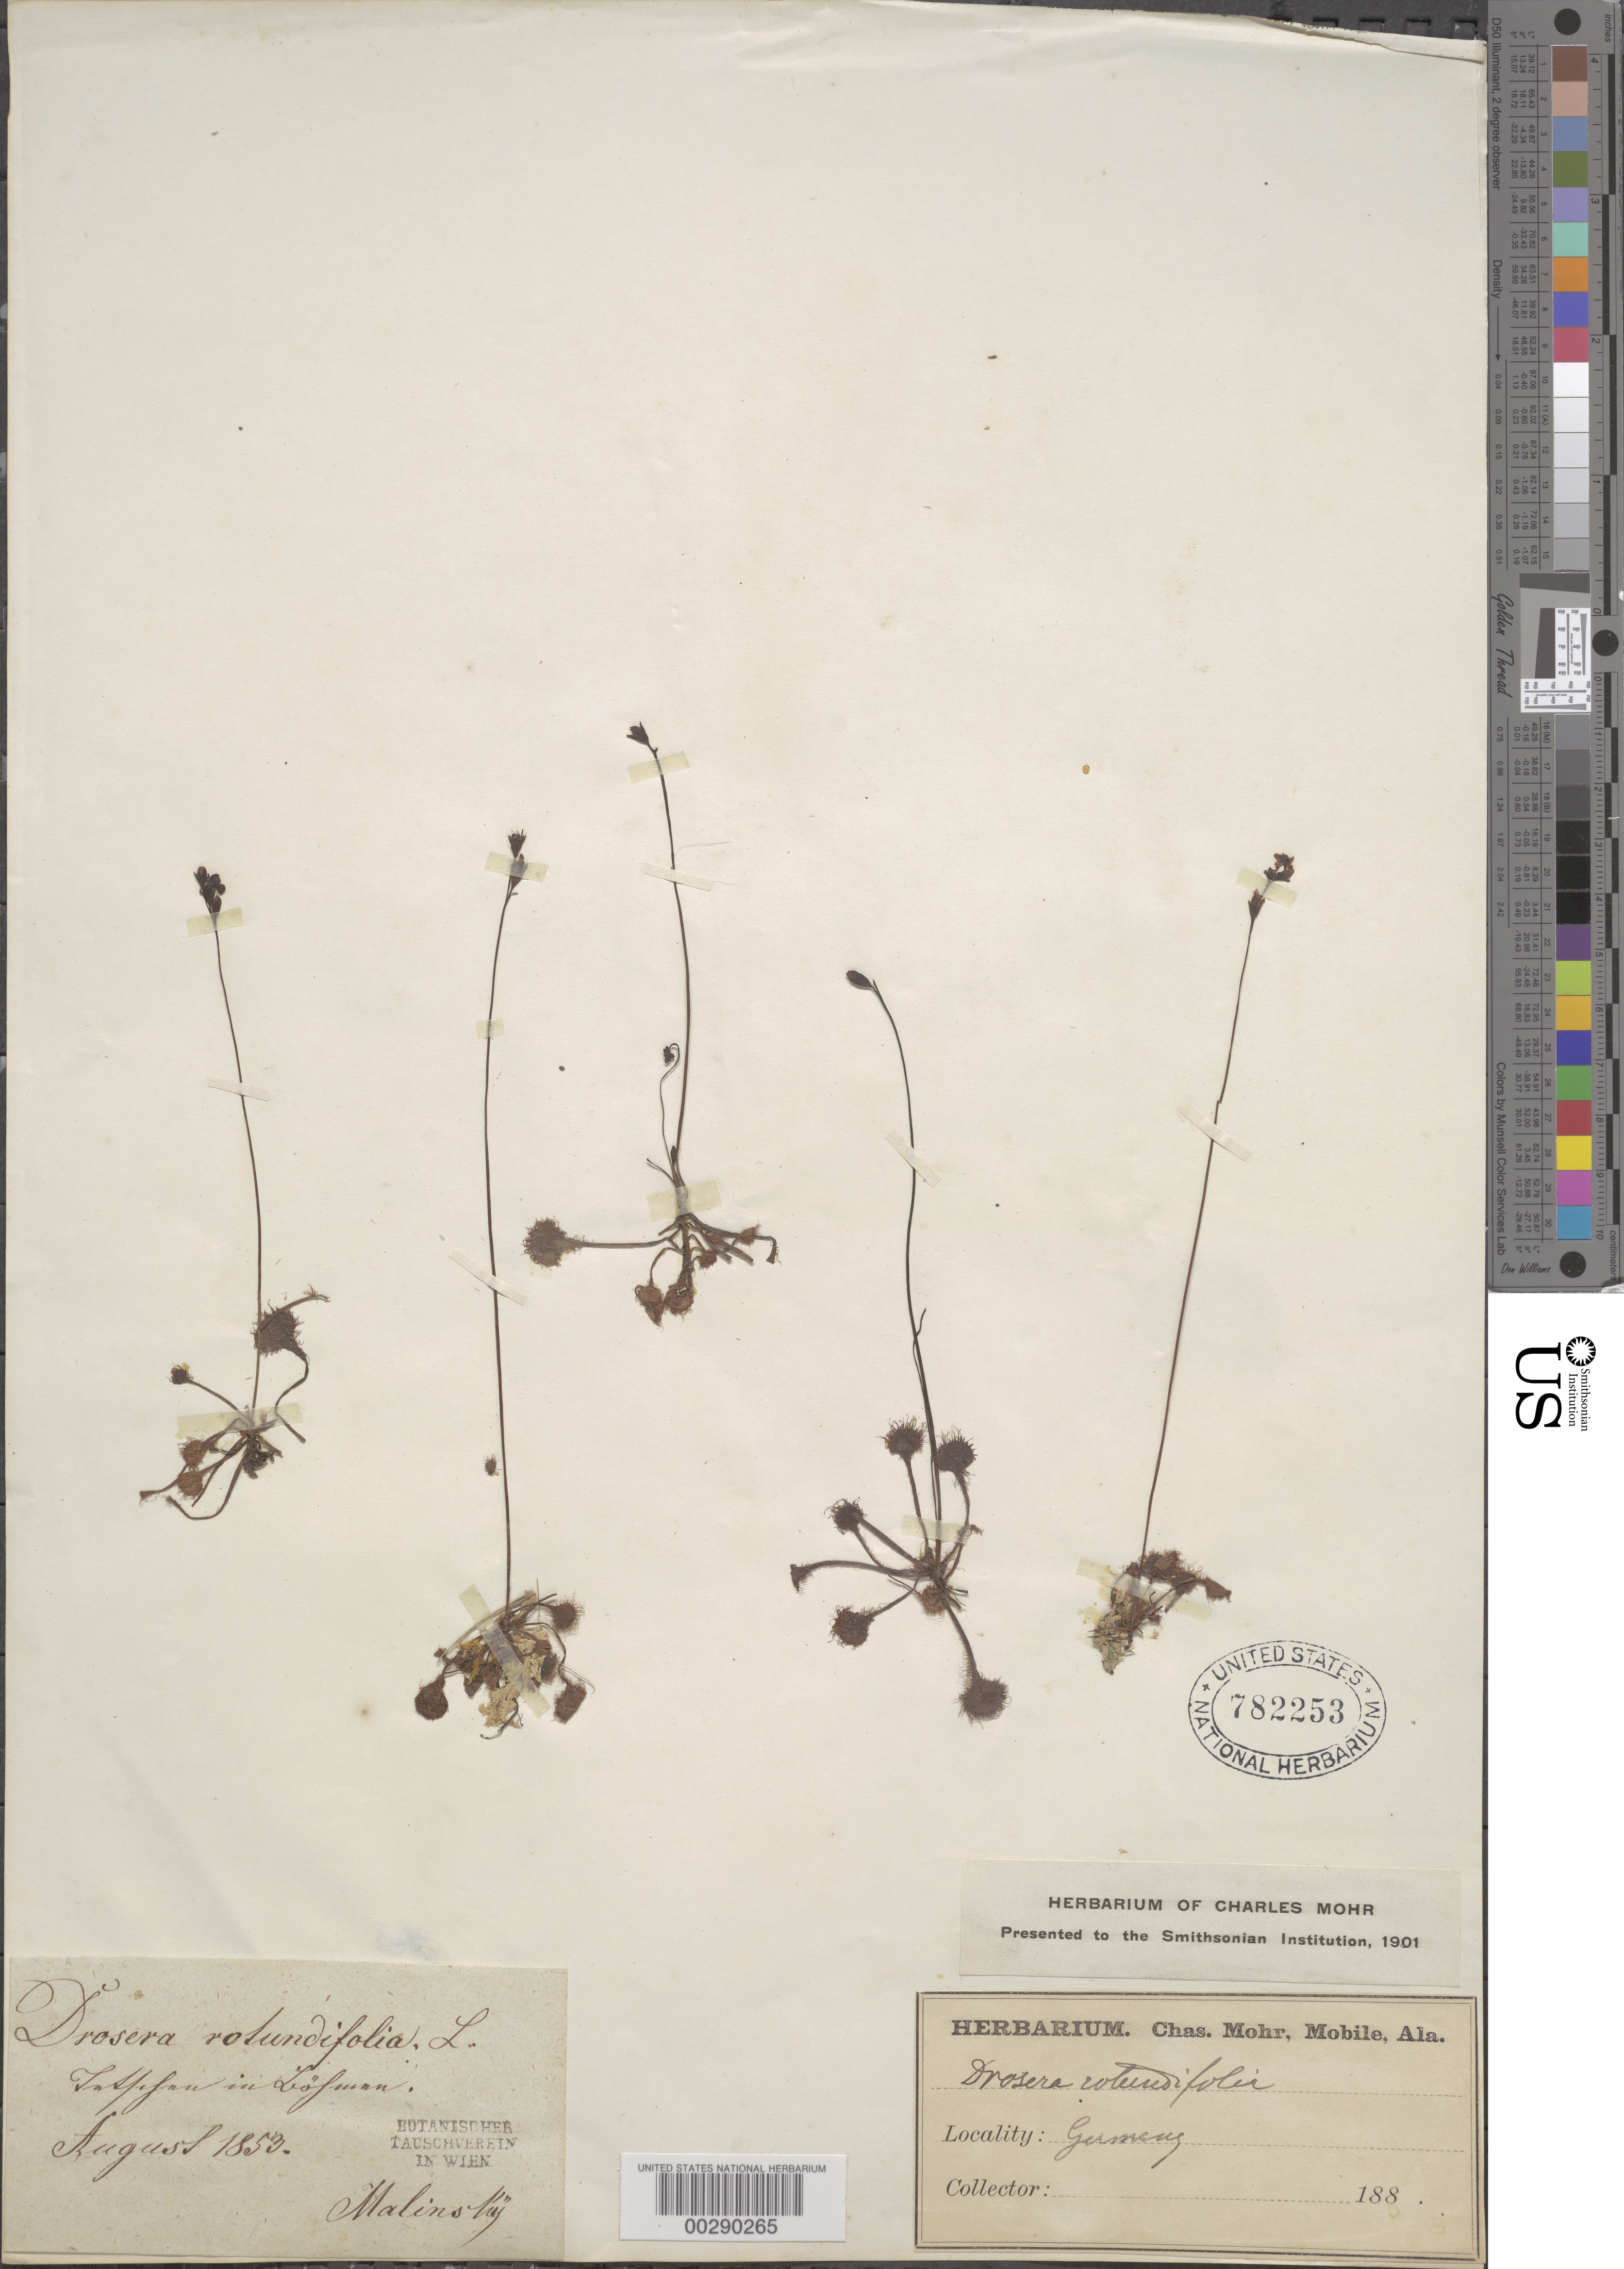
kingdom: Plantae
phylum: Tracheophyta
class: Magnoliopsida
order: Caryophyllales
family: Droseraceae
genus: Drosera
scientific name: Drosera rotundifolia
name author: L.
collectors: -. Malinsky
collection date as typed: Aug 1853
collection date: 1853-08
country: Germany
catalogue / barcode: US 782253